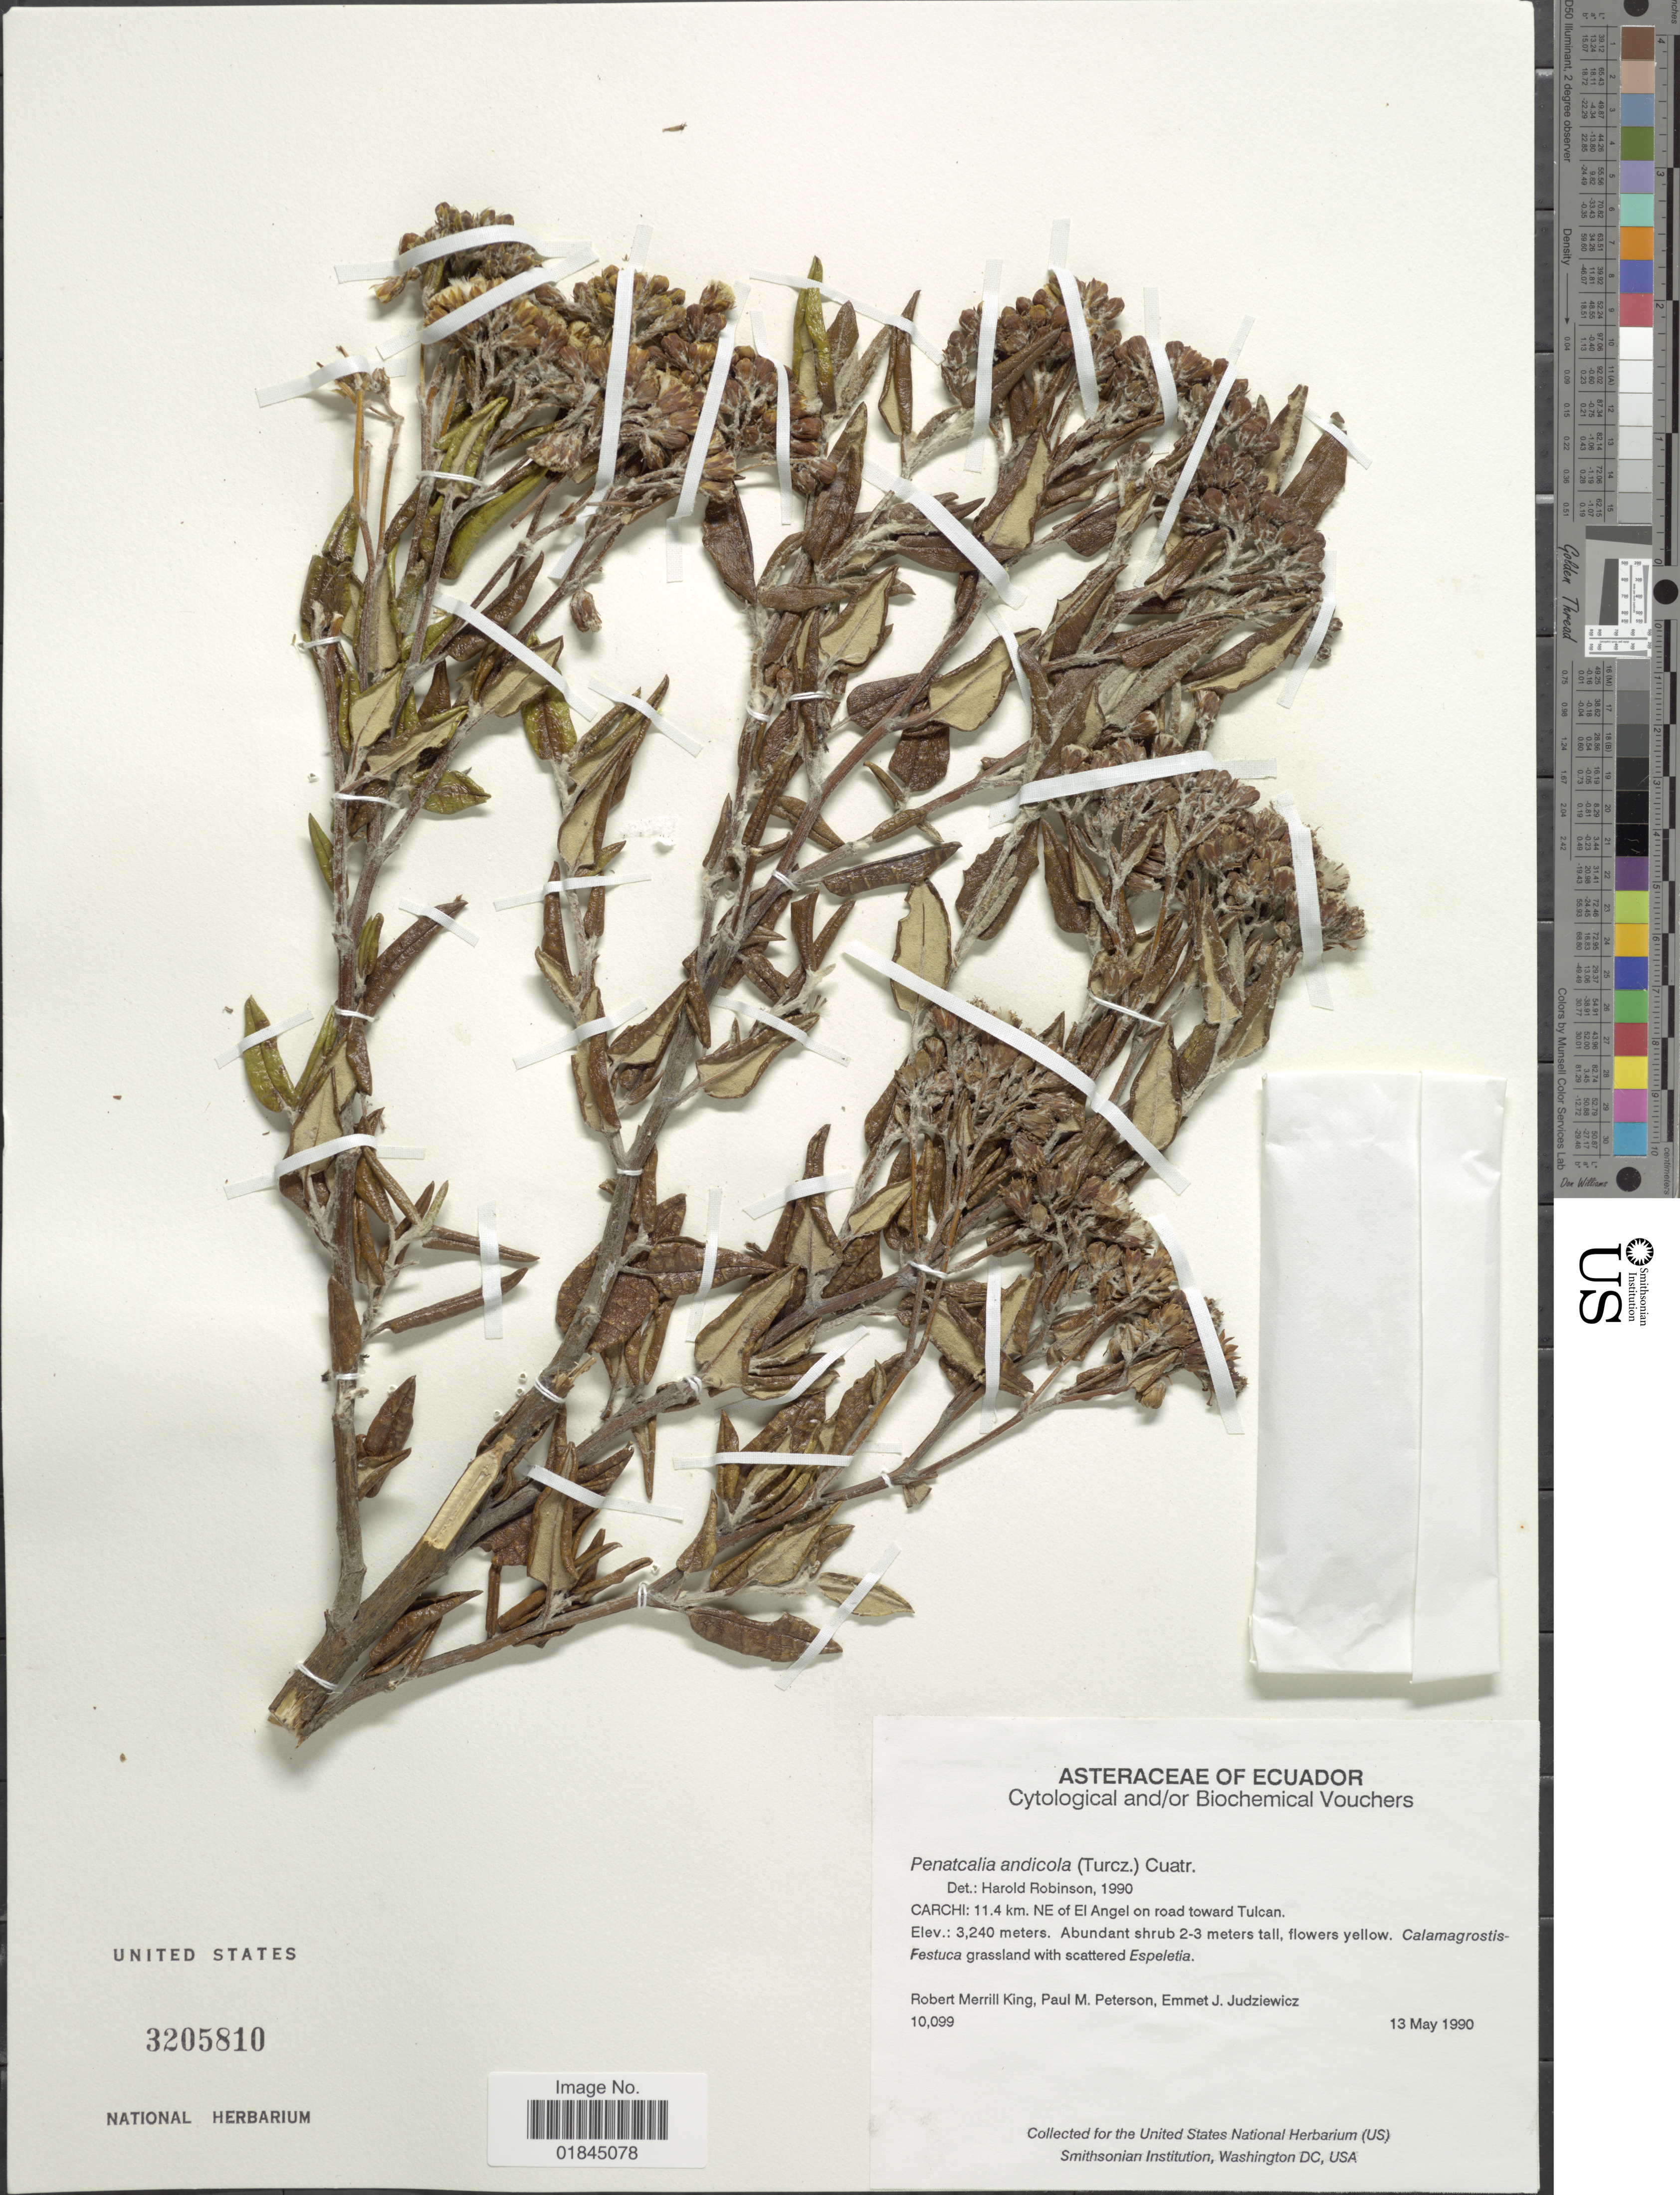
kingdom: Plantae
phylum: Tracheophyta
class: Magnoliopsida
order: Asterales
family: Asteraceae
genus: Pentacalia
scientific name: Pentacalia andicola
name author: (Turcz.) Cuatrec.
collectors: R. M. King, P. M. Peterson & E. J. Judziewicz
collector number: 10099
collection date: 1990-05-13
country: Ecuador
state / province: Carchi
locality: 11.4 km NE of El Angel on road toward Tulcan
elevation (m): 3240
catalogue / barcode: US 3205810